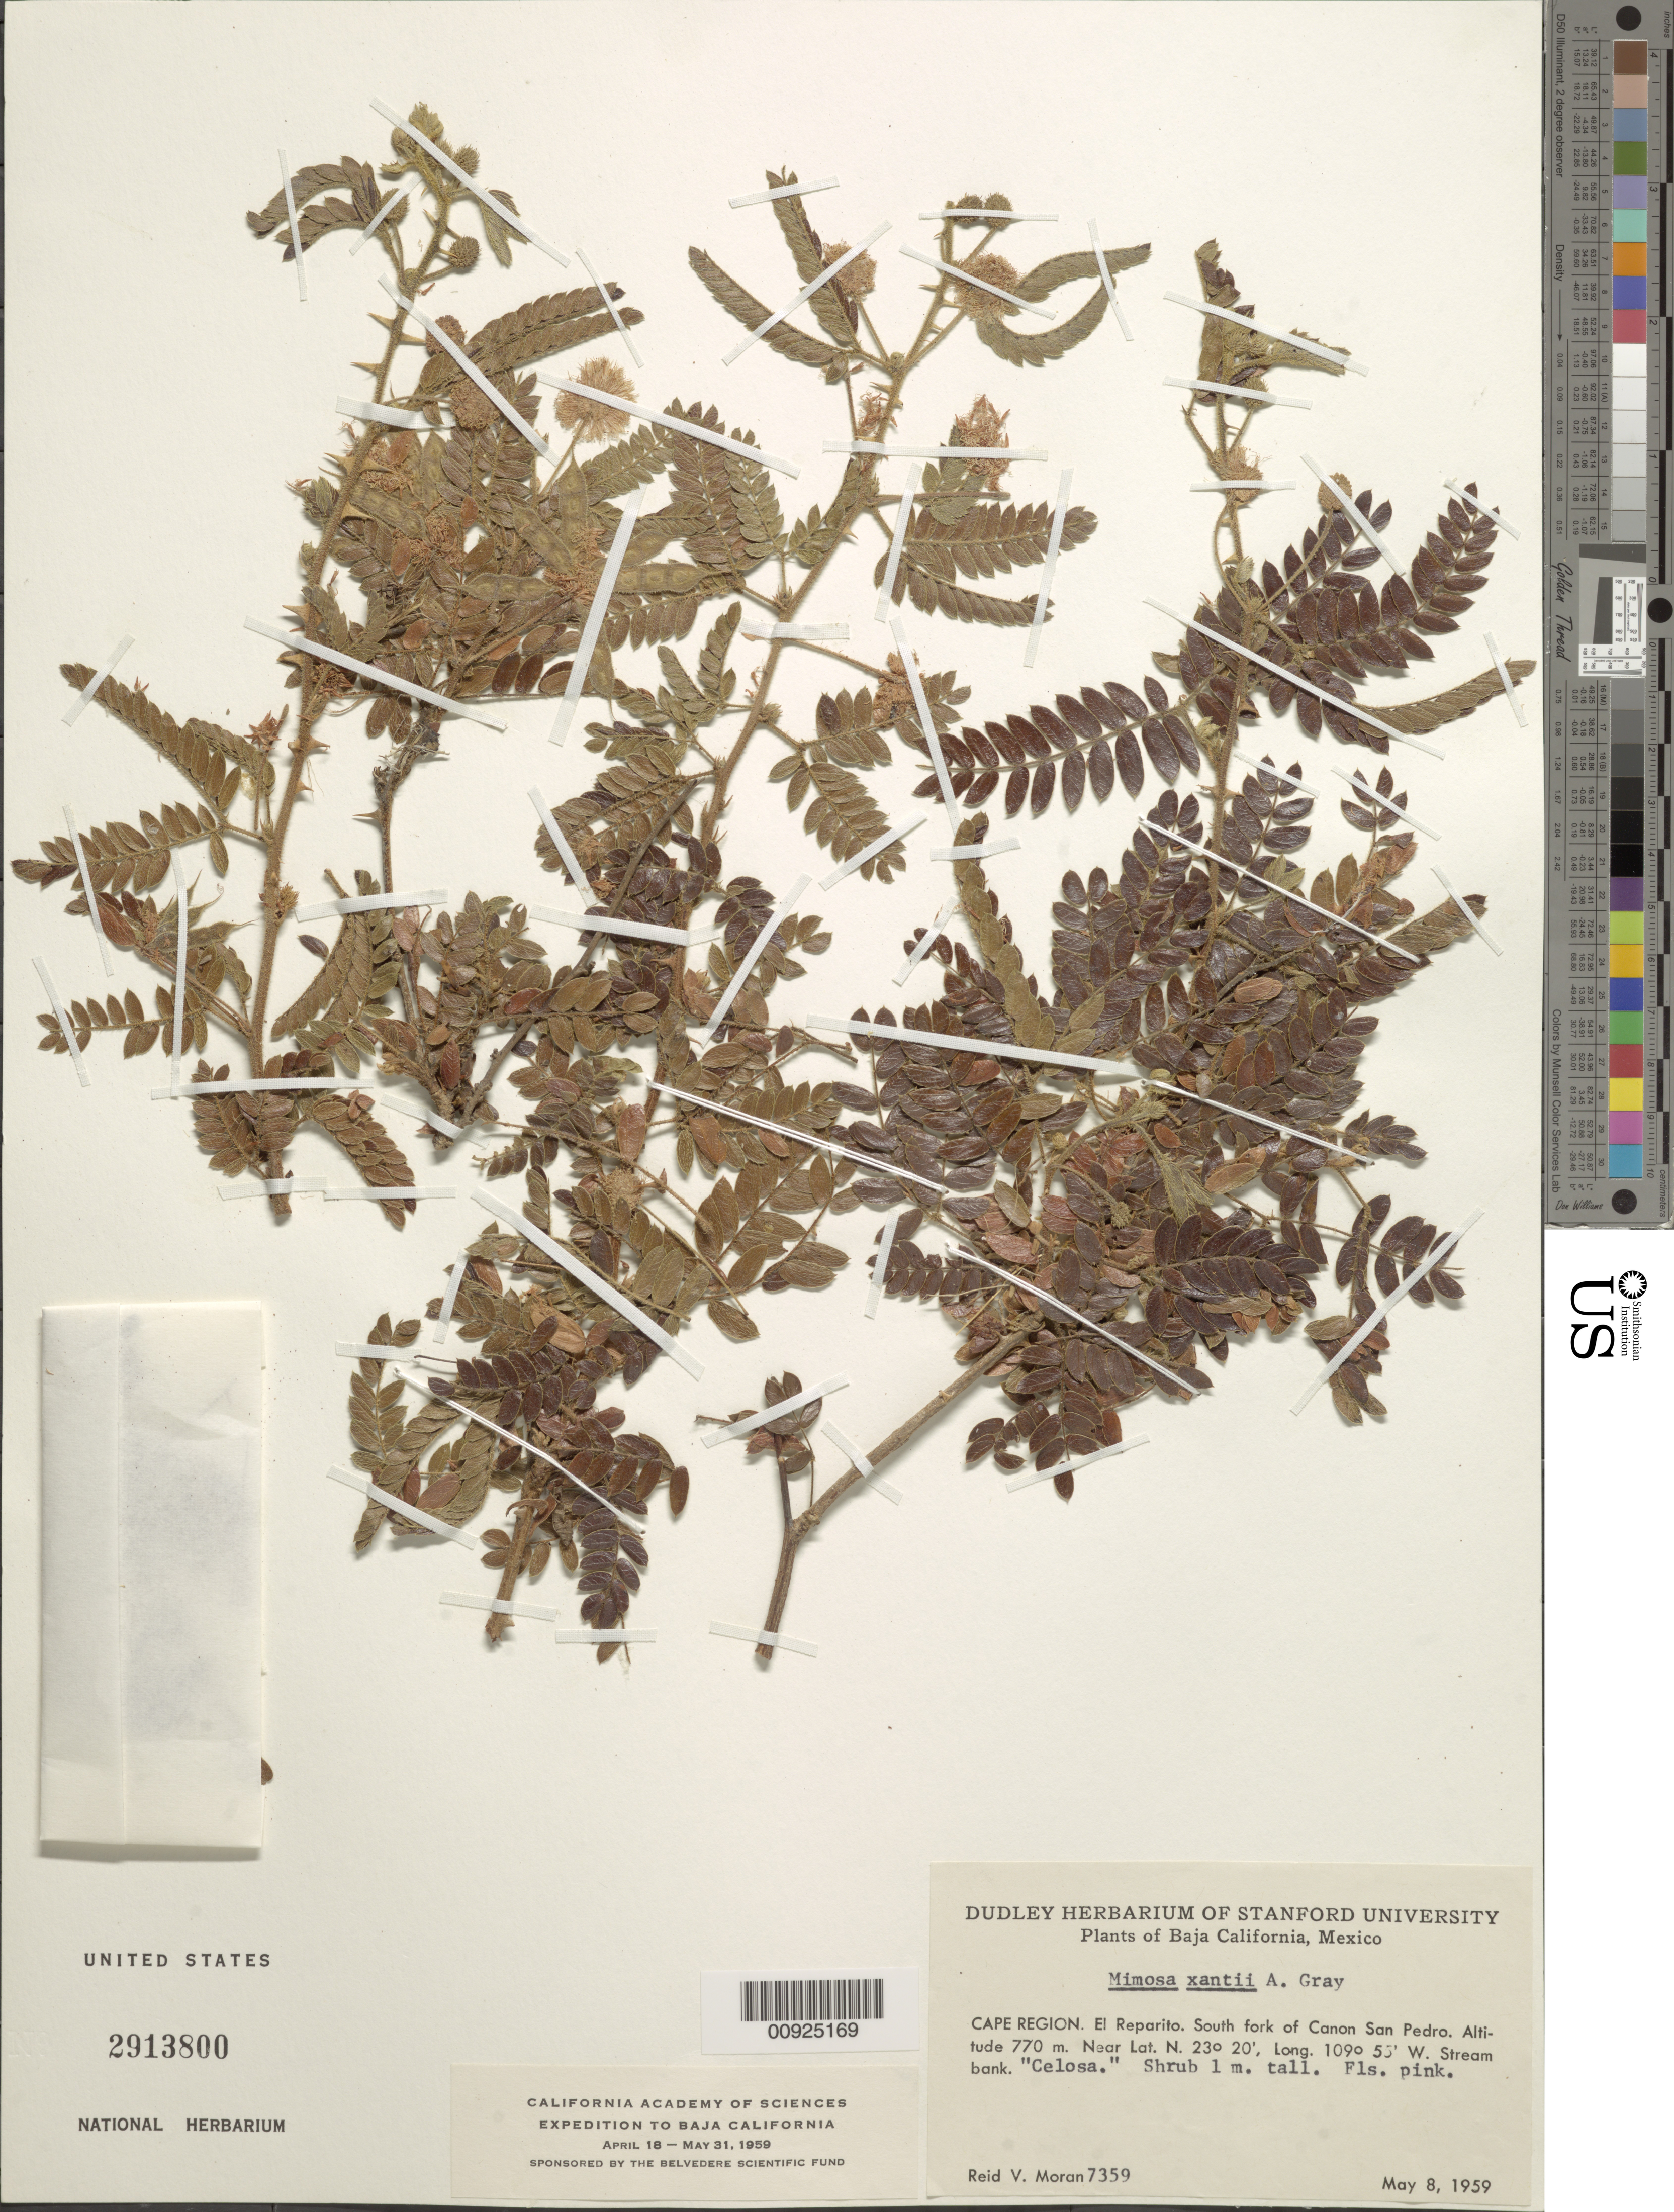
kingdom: Plantae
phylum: Tracheophyta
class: Magnoliopsida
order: Fabales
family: Fabaceae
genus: Mimosa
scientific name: Mimosa xanti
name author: A. Gray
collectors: R. V. Moran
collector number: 7359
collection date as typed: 08 May 1959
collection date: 1959-05-08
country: Mexico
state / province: Baja California Sur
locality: Cape Region. El Reparito. South fork of Cañon San Pedro.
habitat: Stream bank.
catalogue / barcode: US 2913800